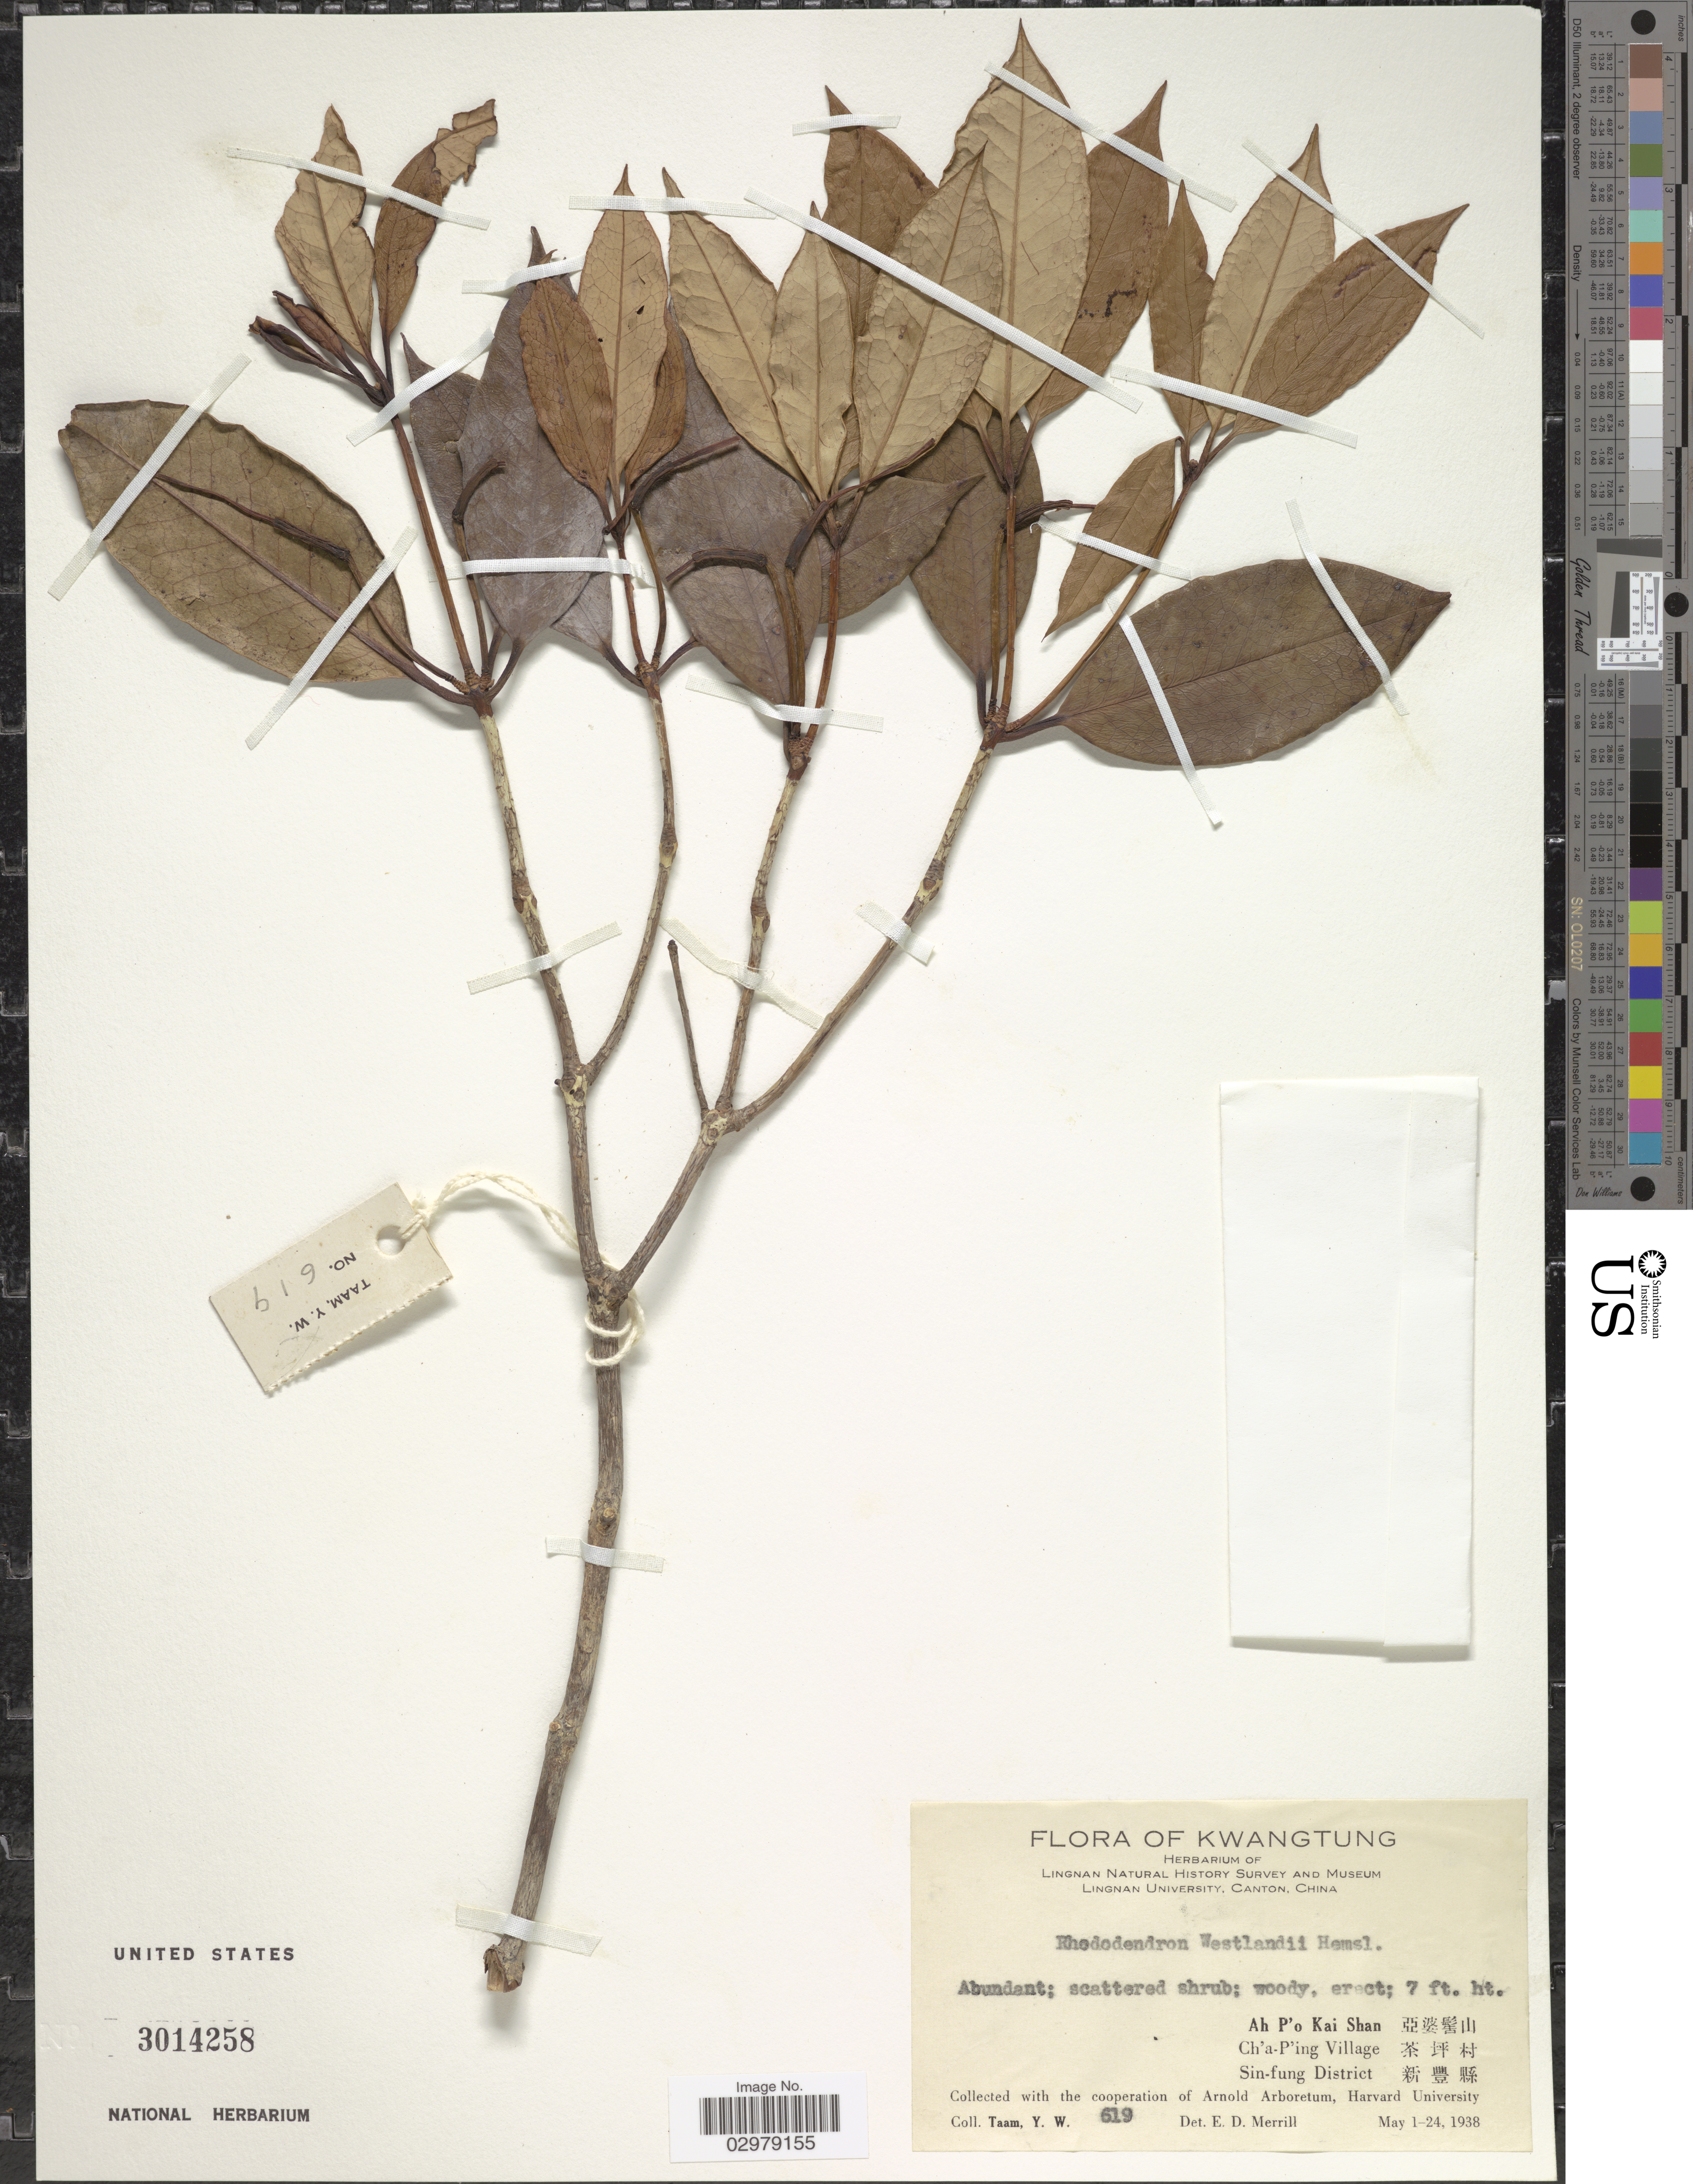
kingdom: Plantae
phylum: Tracheophyta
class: Magnoliopsida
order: Ericales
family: Ericaceae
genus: Rhododendron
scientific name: Rhododendron westlandii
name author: Hemsl.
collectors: Y. W. Taam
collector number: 619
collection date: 1938-05-01/1938-05-24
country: China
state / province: Guangdong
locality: Kwangtung. Ah P'o Kai Shan, Ch'a-P'ing Village, Sin-fung District.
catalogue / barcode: US 3014258